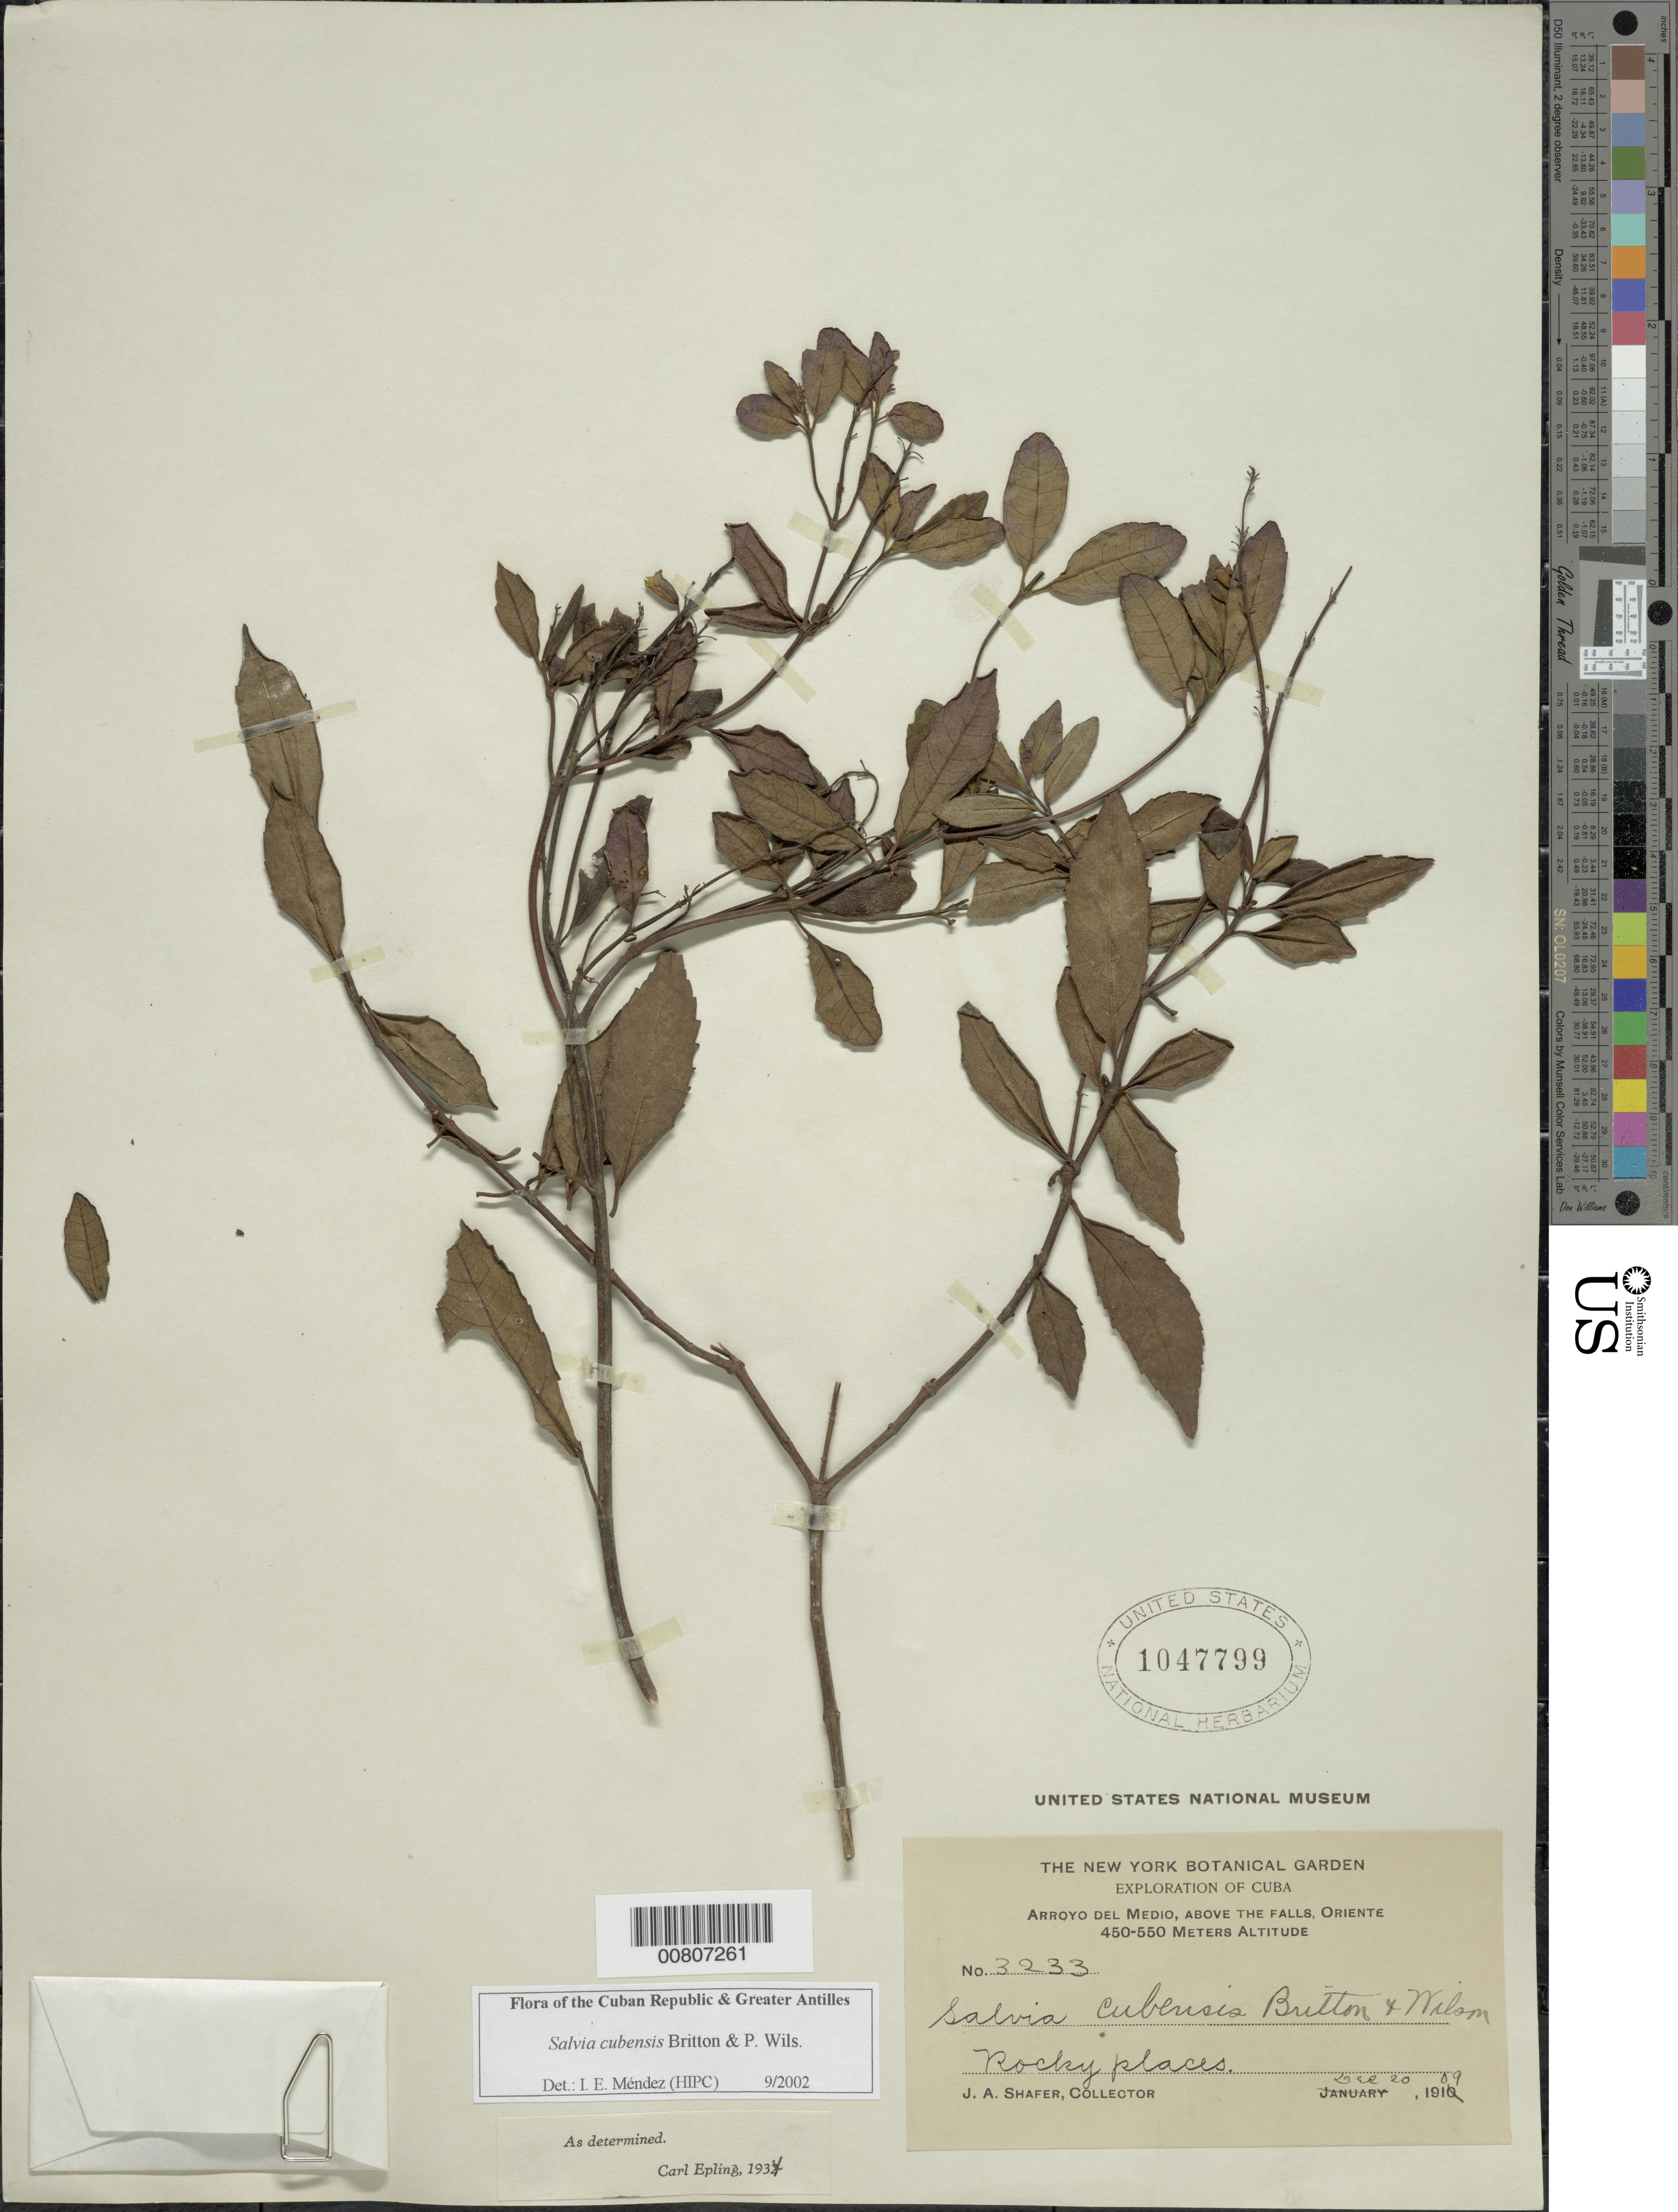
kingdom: Plantae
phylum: Tracheophyta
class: Magnoliopsida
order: Lamiales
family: Lamiaceae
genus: Salvia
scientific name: Salvia cubensis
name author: Britton & P. Wilson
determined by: Méndez, Isidro E., (HIPC)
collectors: J. A. Shafer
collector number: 3233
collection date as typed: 20 Dec 1909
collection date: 1909-12-20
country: Cuba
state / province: Holguín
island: Cuba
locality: Arroyo del Medio, above the Falls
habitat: Rocky places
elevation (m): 450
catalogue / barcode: US 1047799